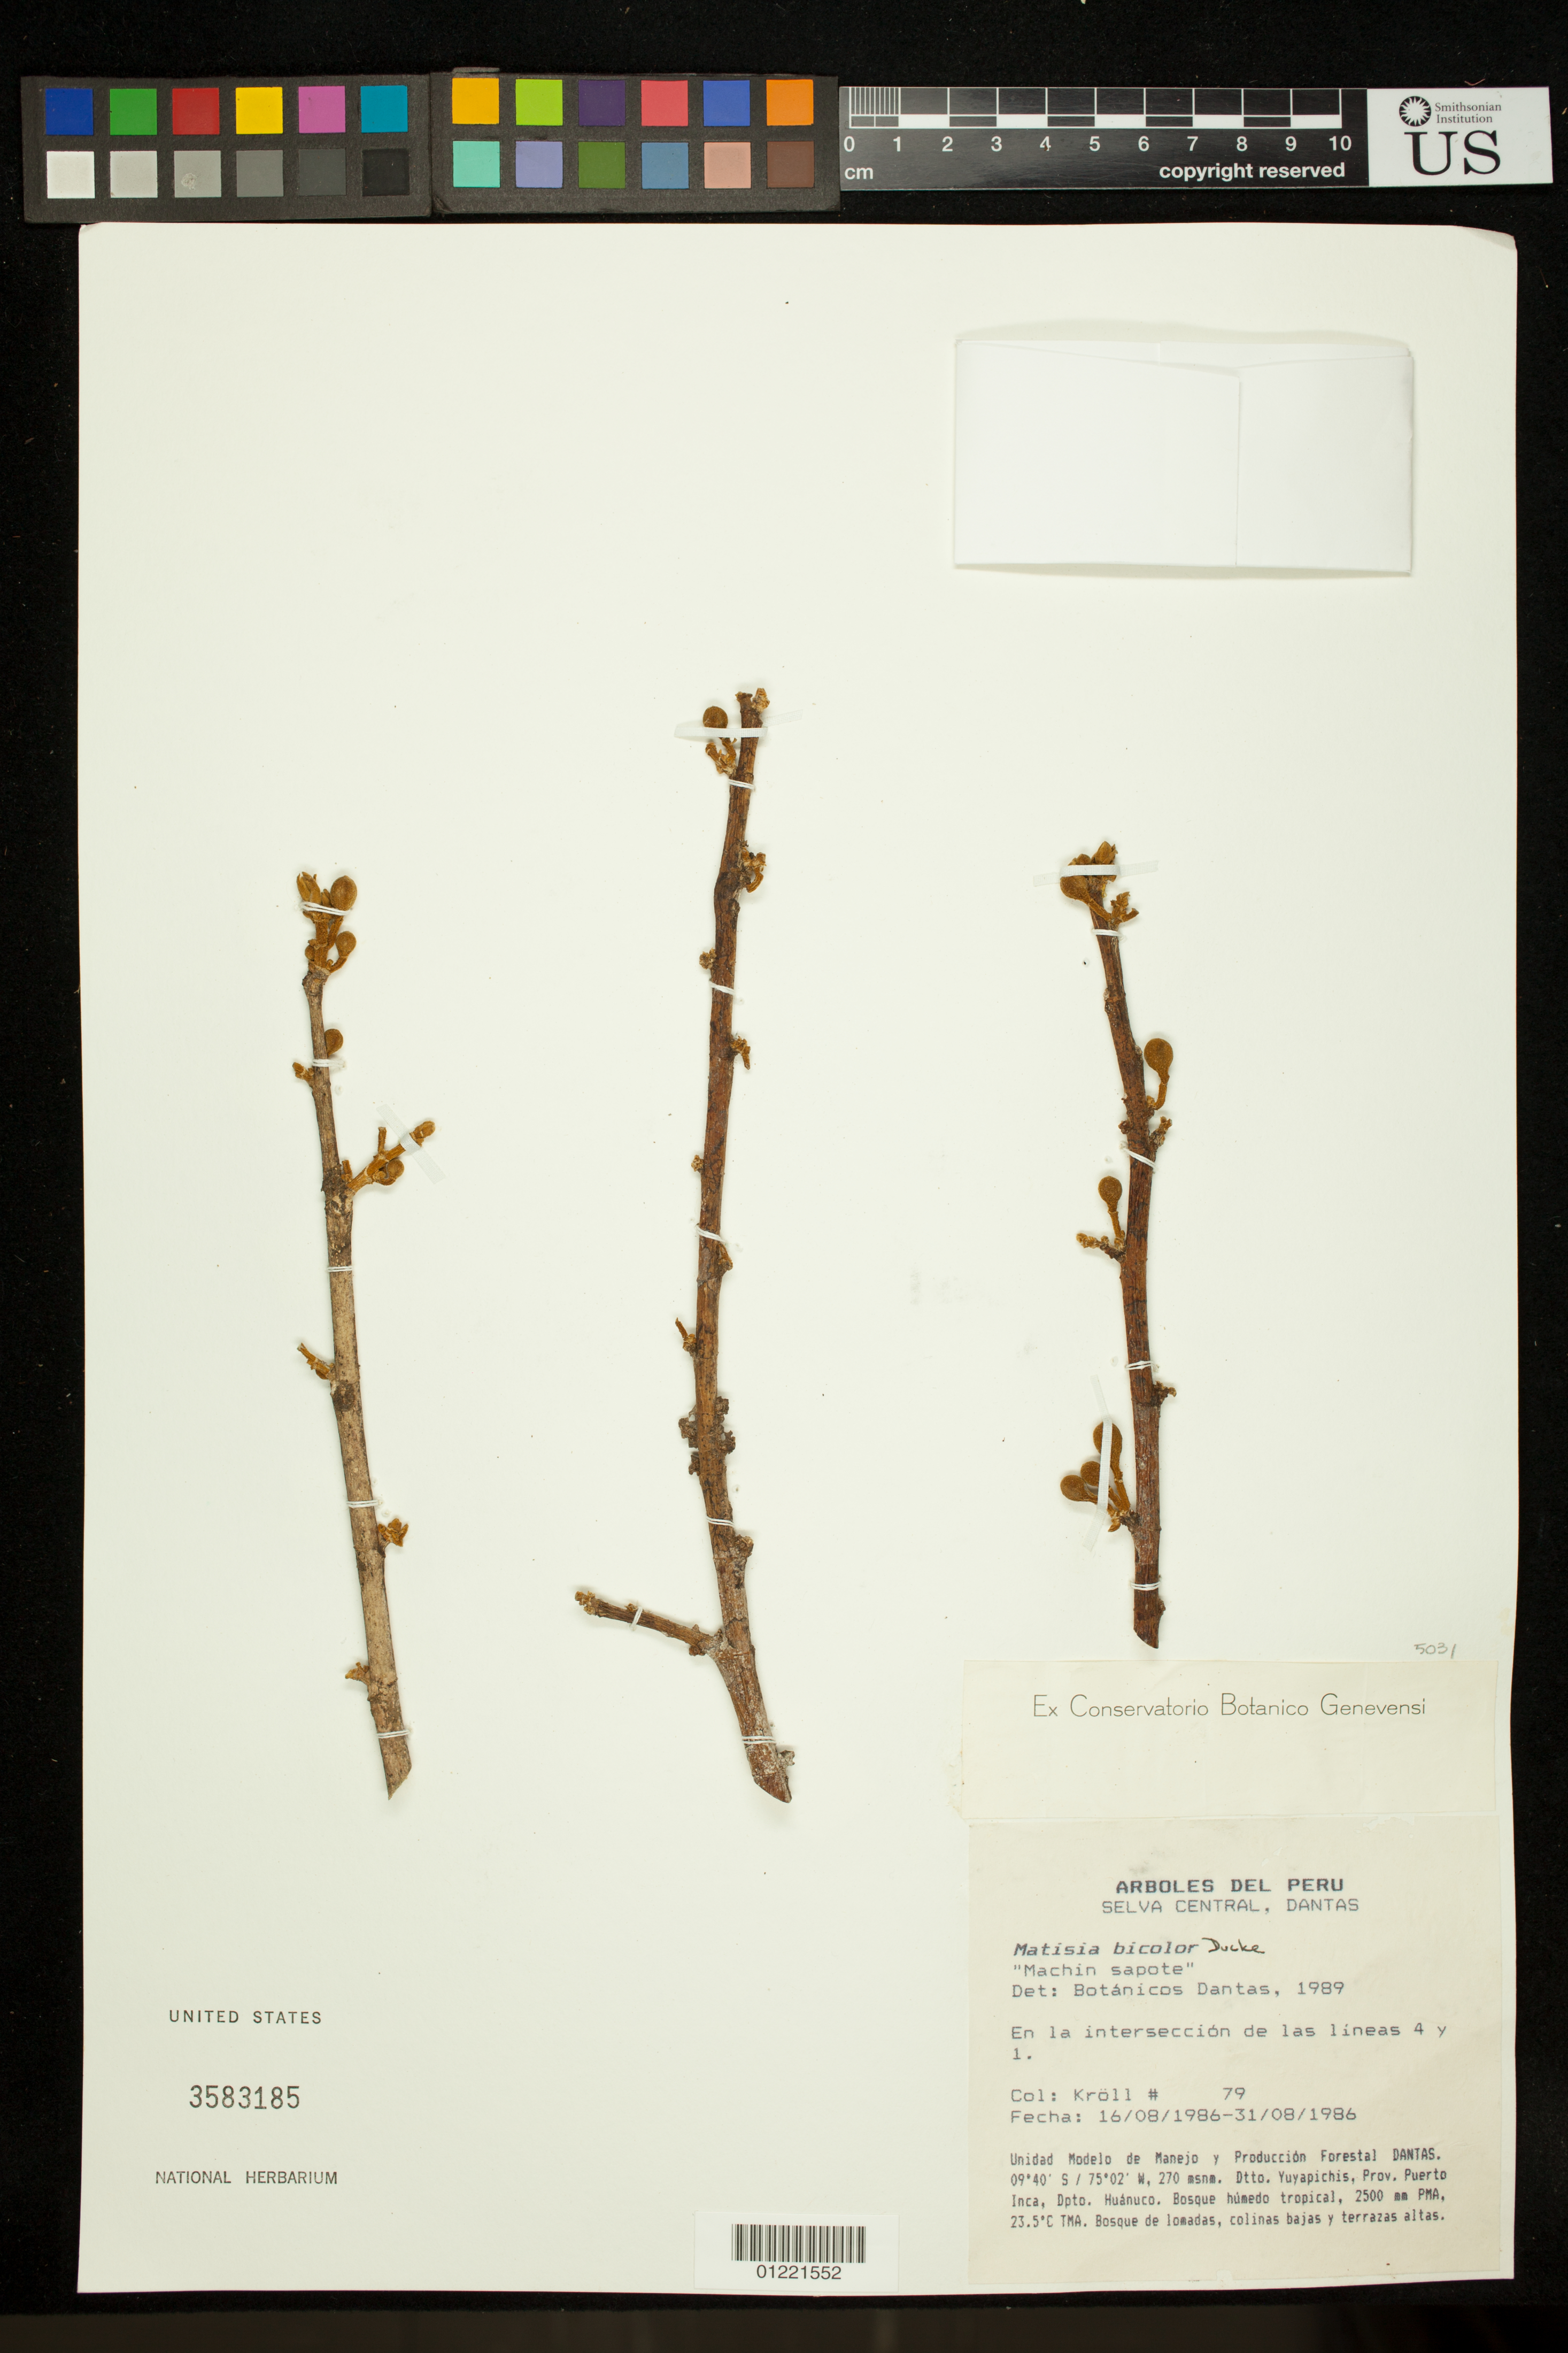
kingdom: Plantae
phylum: Tracheophyta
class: Magnoliopsida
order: Malvales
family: Malvaceae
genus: Matisia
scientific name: Matisia bicolor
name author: Ducke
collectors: Krolll, --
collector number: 79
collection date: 1986-08-16/1986-08-31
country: Peru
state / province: Huánuco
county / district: Puerto Inca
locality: Selva Central, Dantas. Unidad Modelo de Manejo y Produccion Forestal Dantas. Dtto. Yuyapichis.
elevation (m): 270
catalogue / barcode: US 3583185